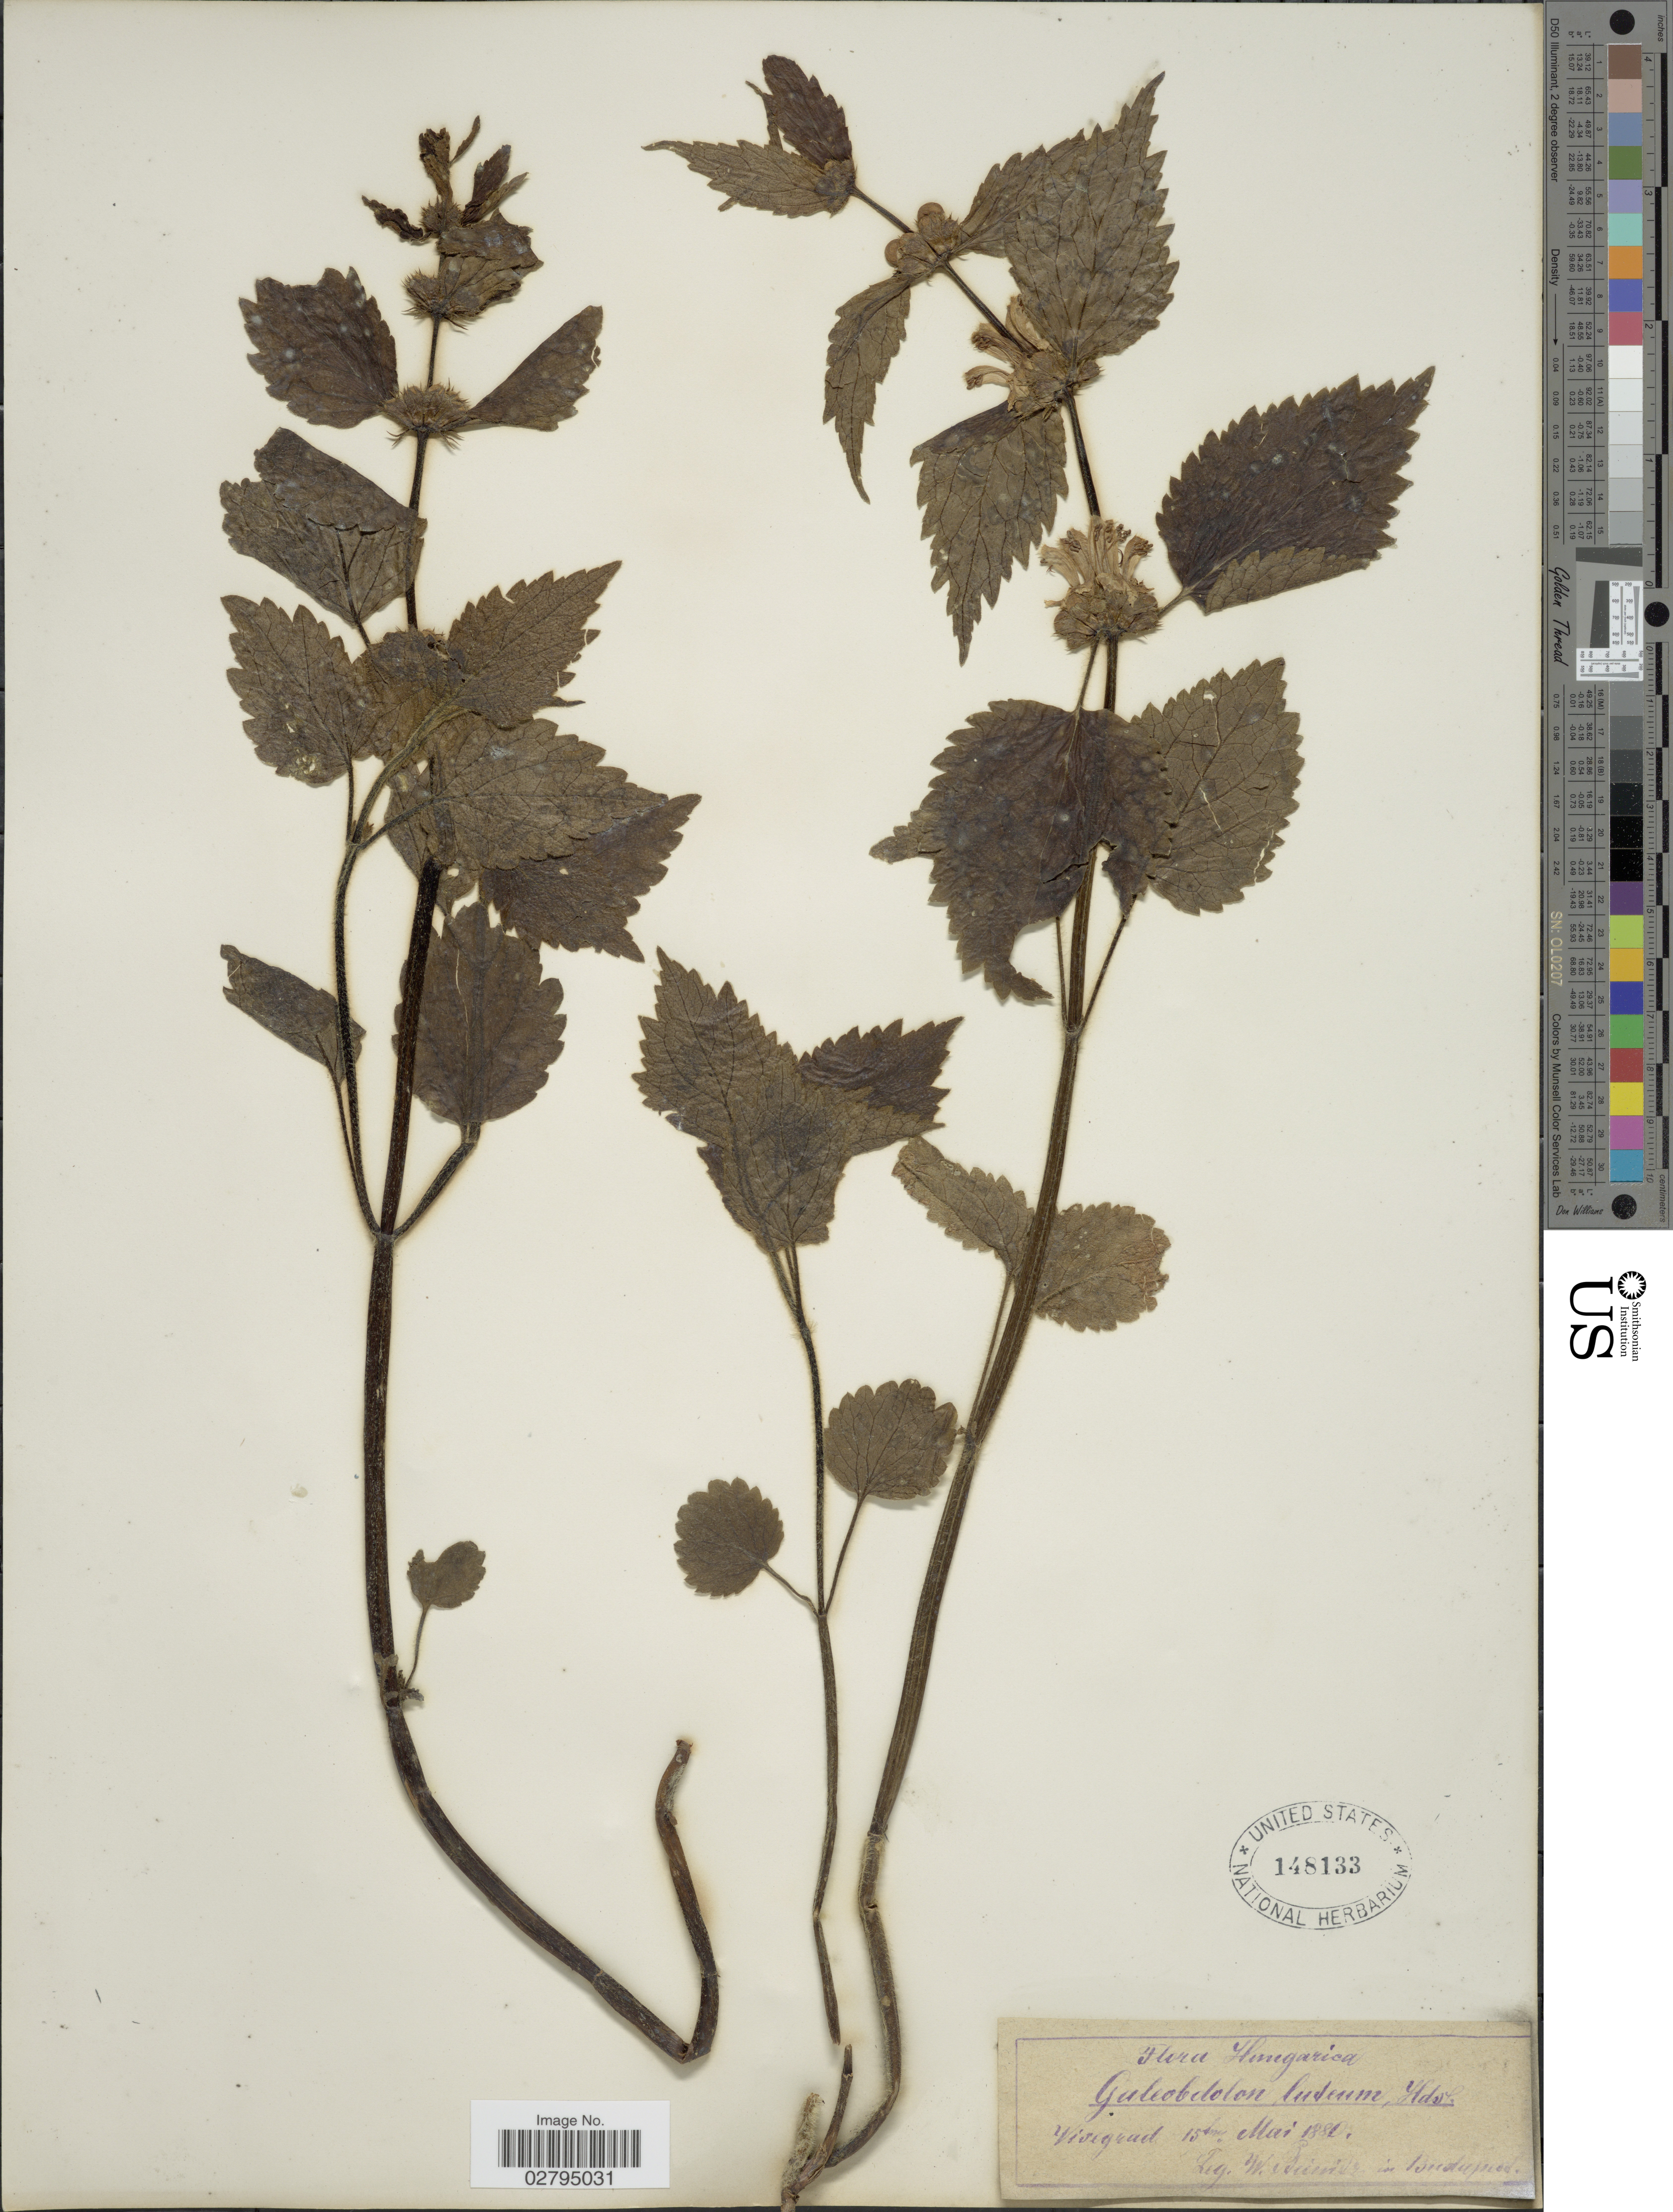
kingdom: Plantae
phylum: Tracheophyta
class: Magnoliopsida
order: Lamiales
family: Lamiaceae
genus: Lamium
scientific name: Lamium galeobdolon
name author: (L.) L.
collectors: W. Steinitz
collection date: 1880-05-15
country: Hungary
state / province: Budapest, Capital District of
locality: Visegrad.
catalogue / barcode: US 148133